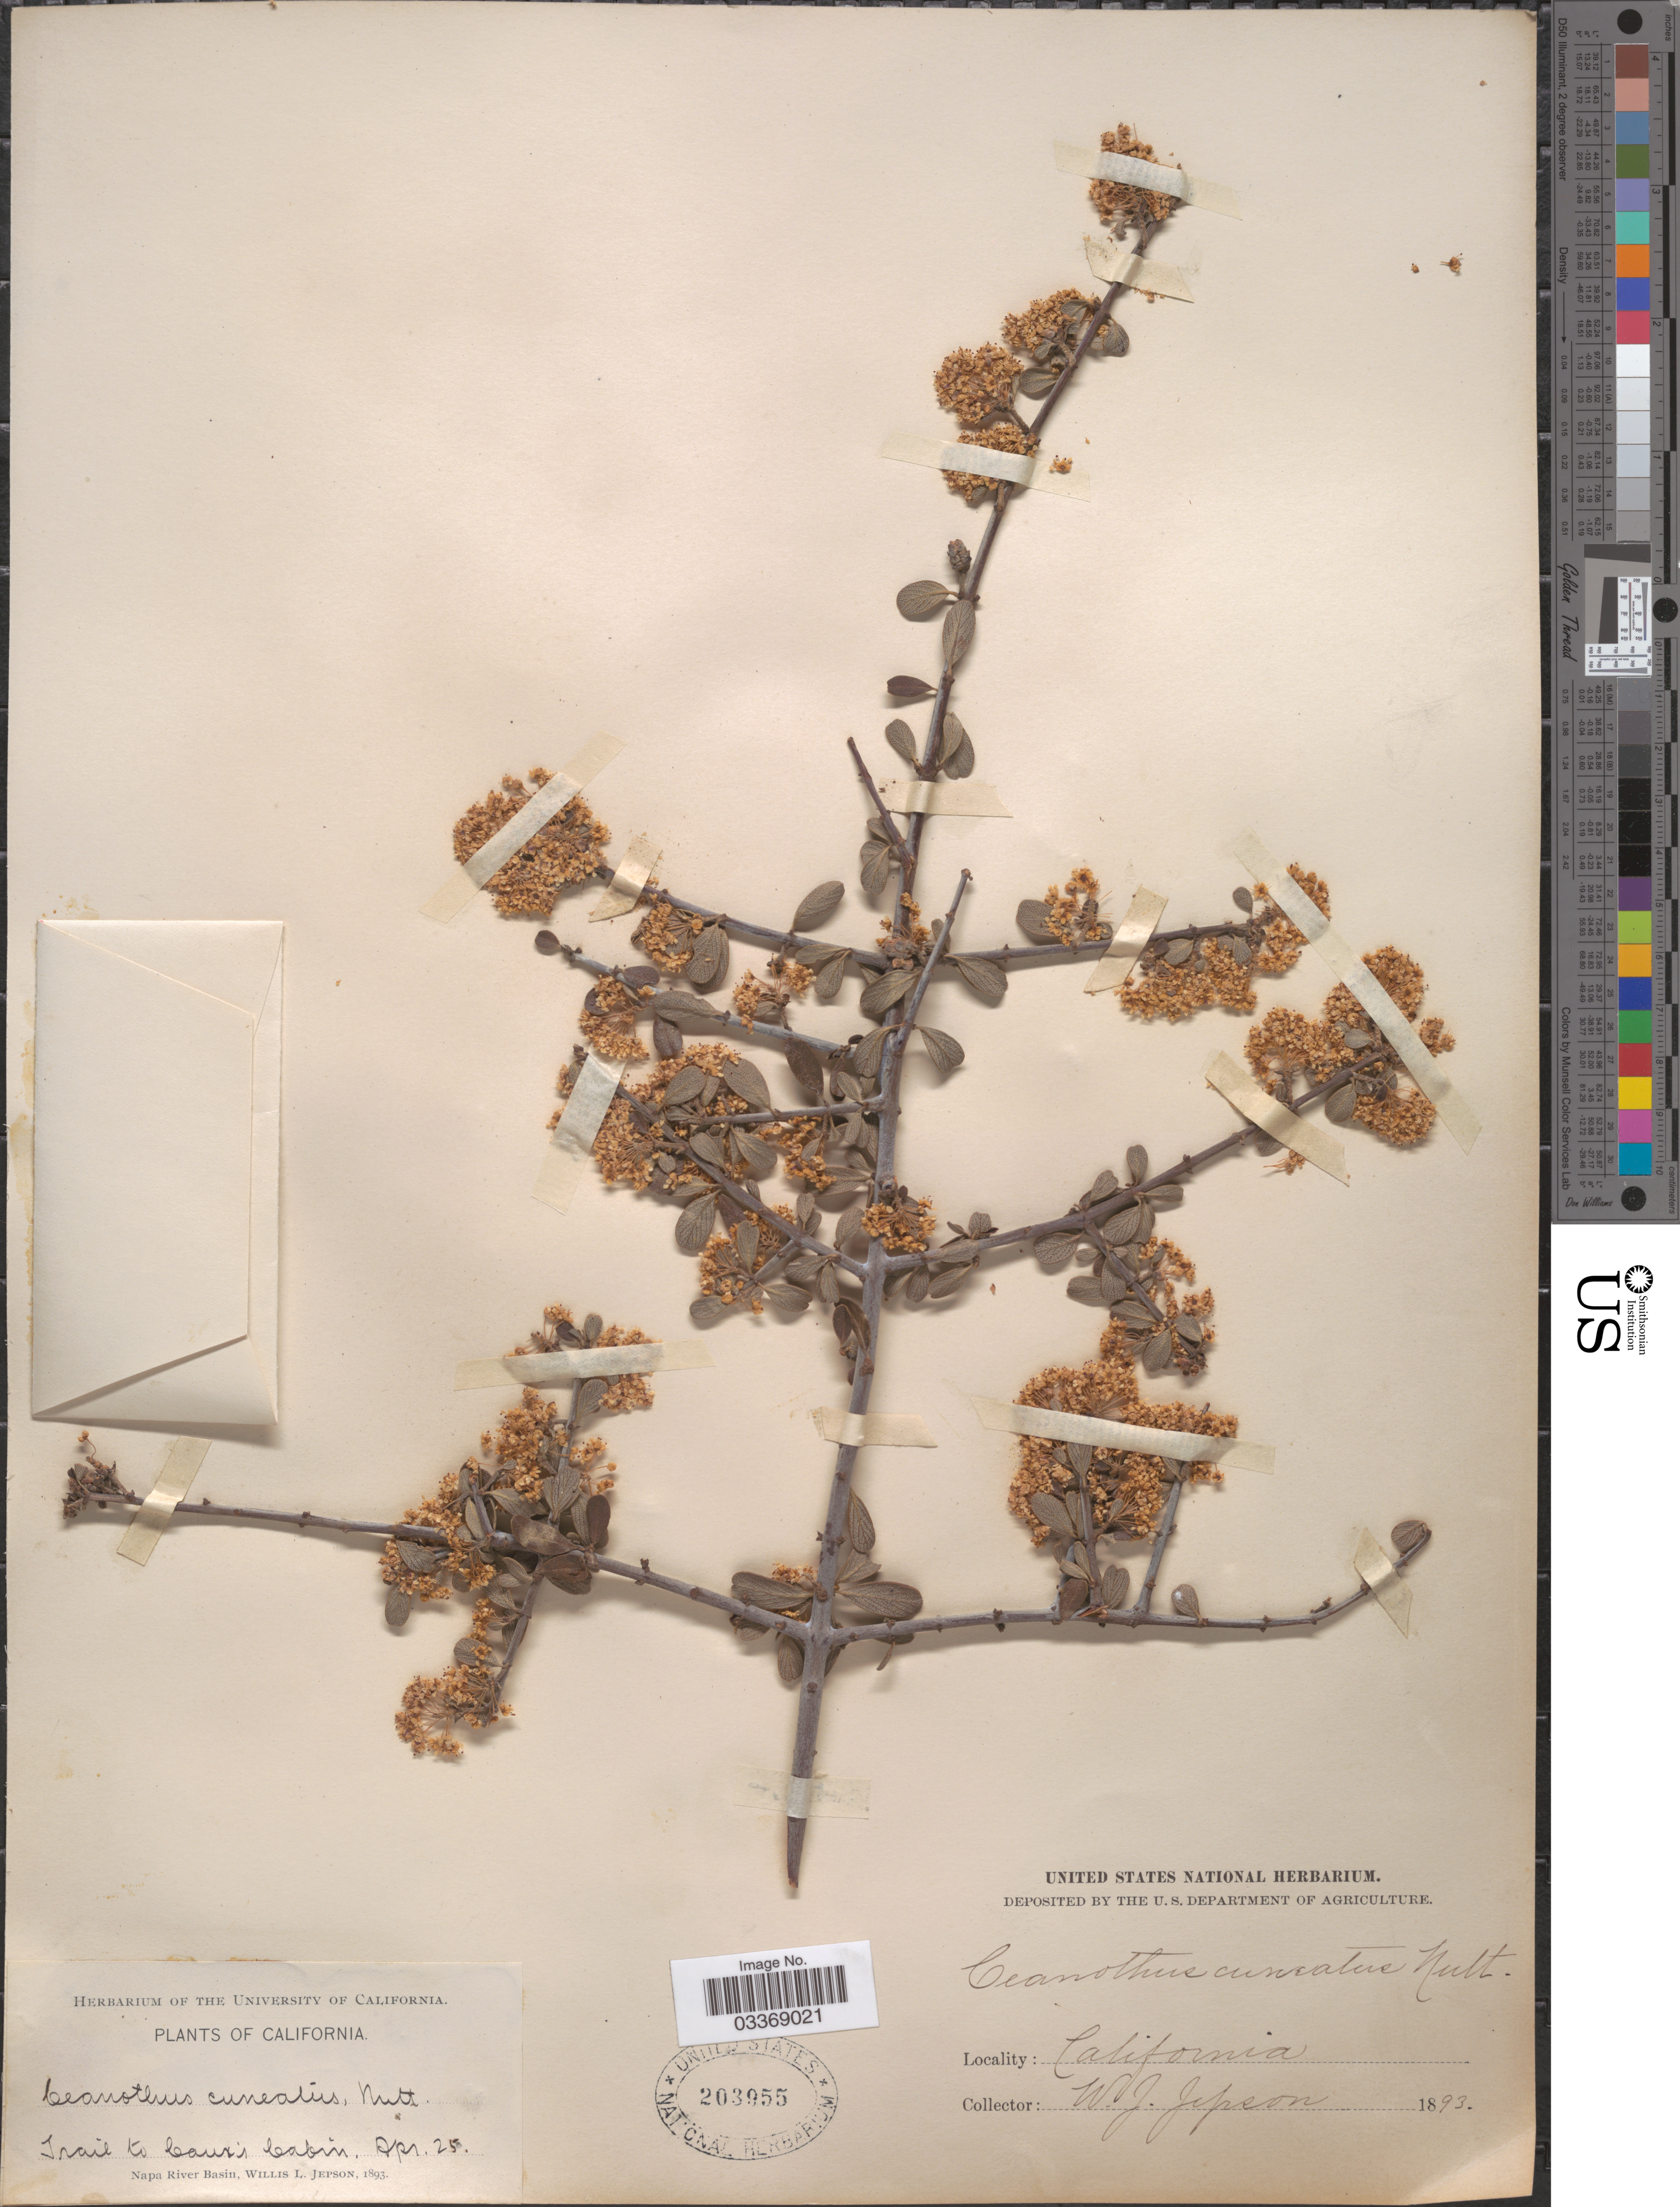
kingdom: Plantae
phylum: Tracheophyta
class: Magnoliopsida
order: Rosales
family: Rhamnaceae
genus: Ceanothus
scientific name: Ceanothus cuneatus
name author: (Hook.) Nutt.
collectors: W. L. Jepson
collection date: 1893-04-25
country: United States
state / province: California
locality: Trail to Caux's Cabin.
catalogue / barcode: US 203955